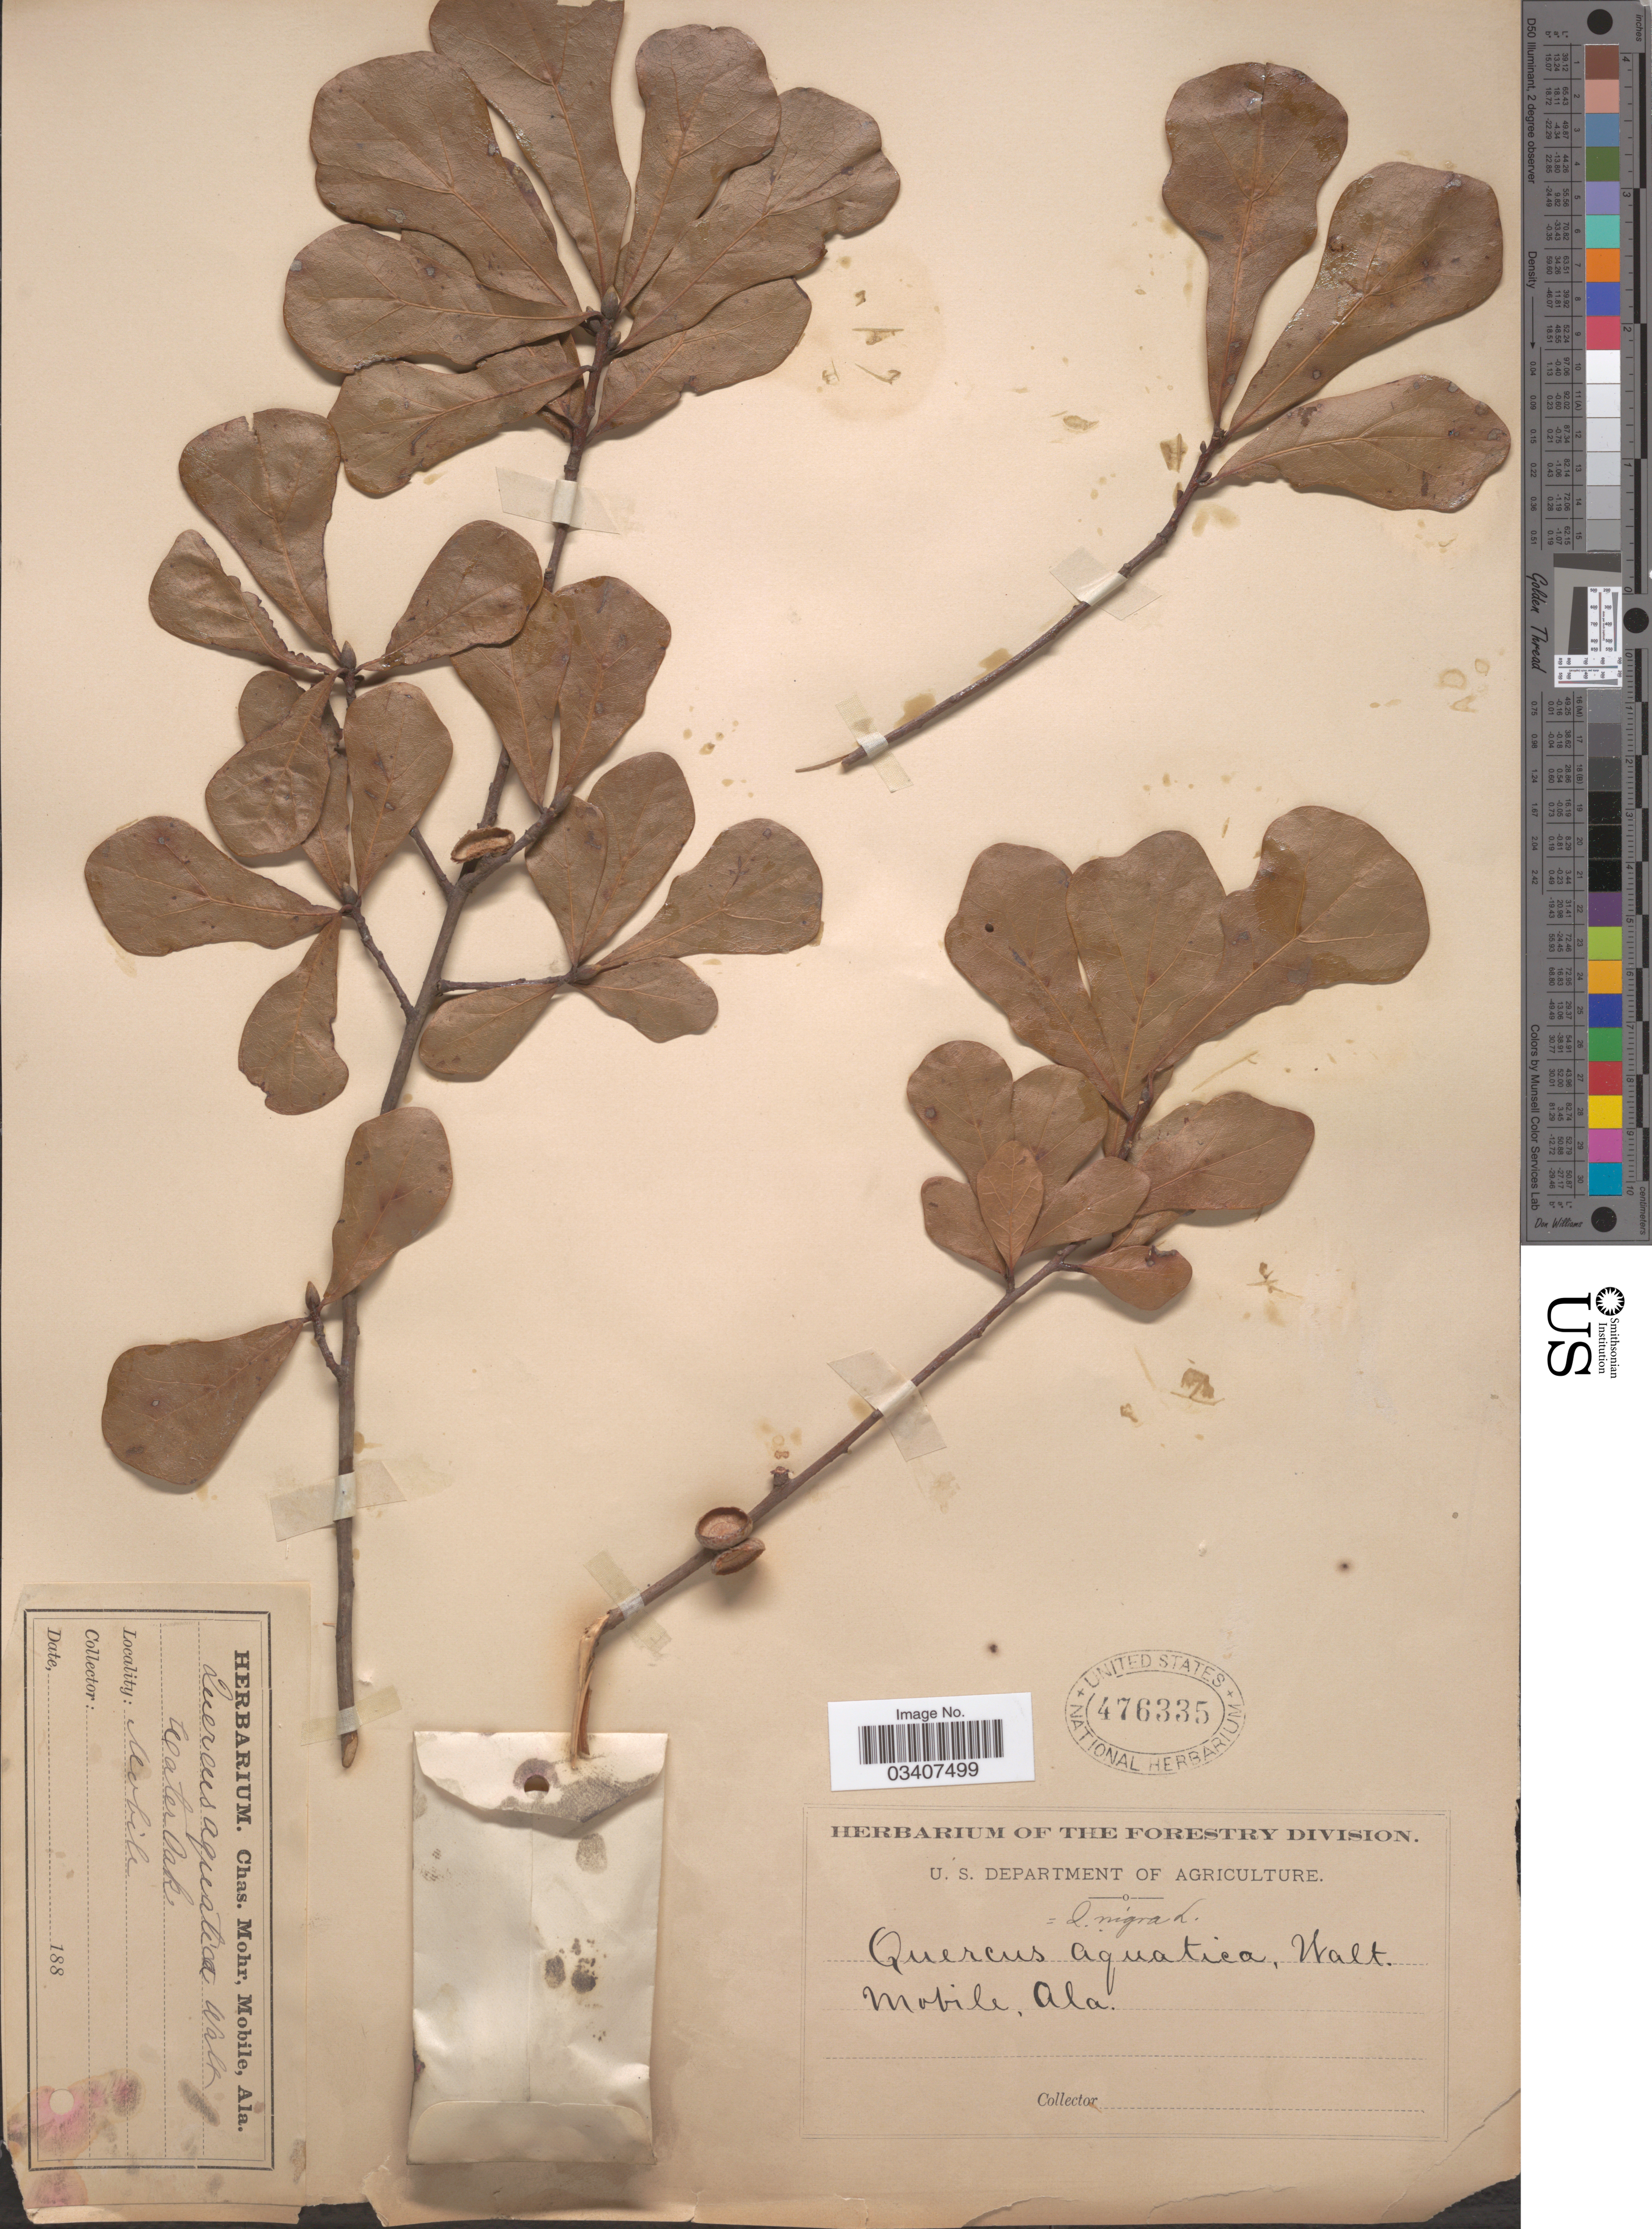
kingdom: Plantae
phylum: Tracheophyta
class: Magnoliopsida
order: Fagales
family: Fagaceae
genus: Quercus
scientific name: Quercus nigra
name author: L.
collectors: ex herb. Charles Mohr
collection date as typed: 188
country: United States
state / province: Alabama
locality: Mobile.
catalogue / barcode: US 476335